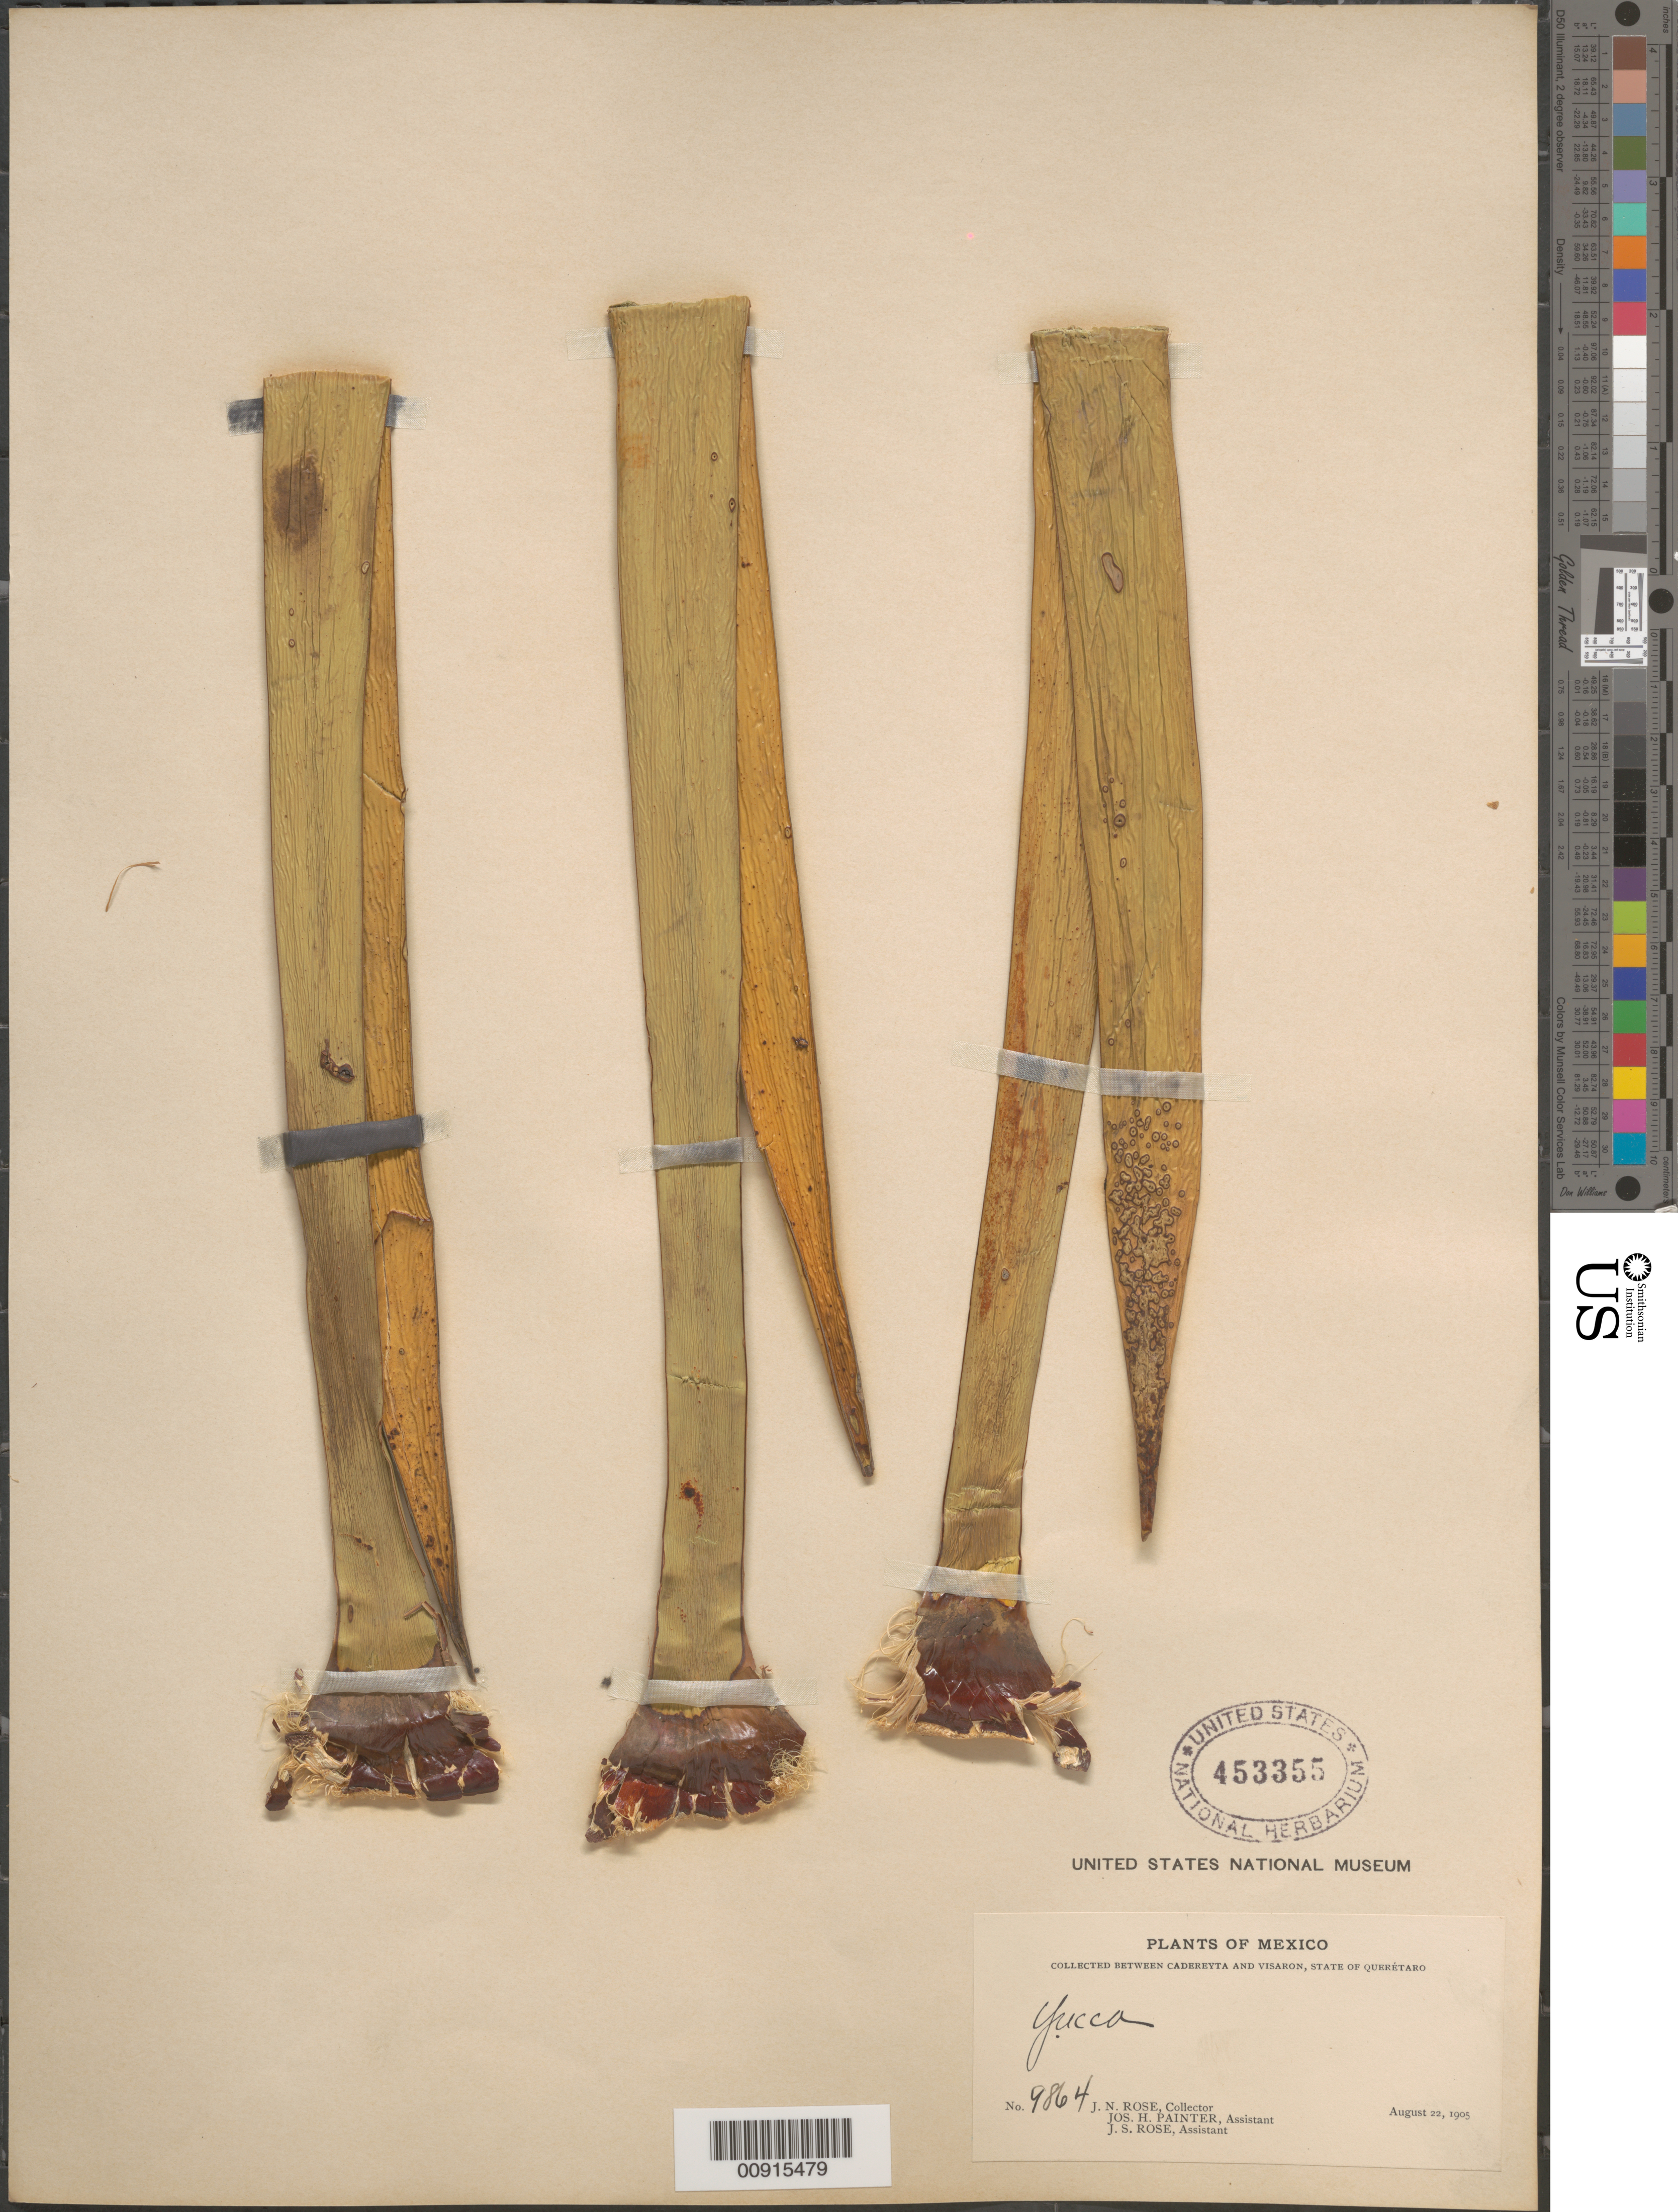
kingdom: Plantae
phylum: Tracheophyta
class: Liliopsida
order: Asparagales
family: Asparagaceae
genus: Yucca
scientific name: Yucca sp.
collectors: J. N. Rose, J. H. Painter & J. S. Rose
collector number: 9864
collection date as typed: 22 Aug 1905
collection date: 1905-08-22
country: Mexico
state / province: Querétaro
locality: Between Cadereyta and Visaron, State of Querétaro.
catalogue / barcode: US 453355